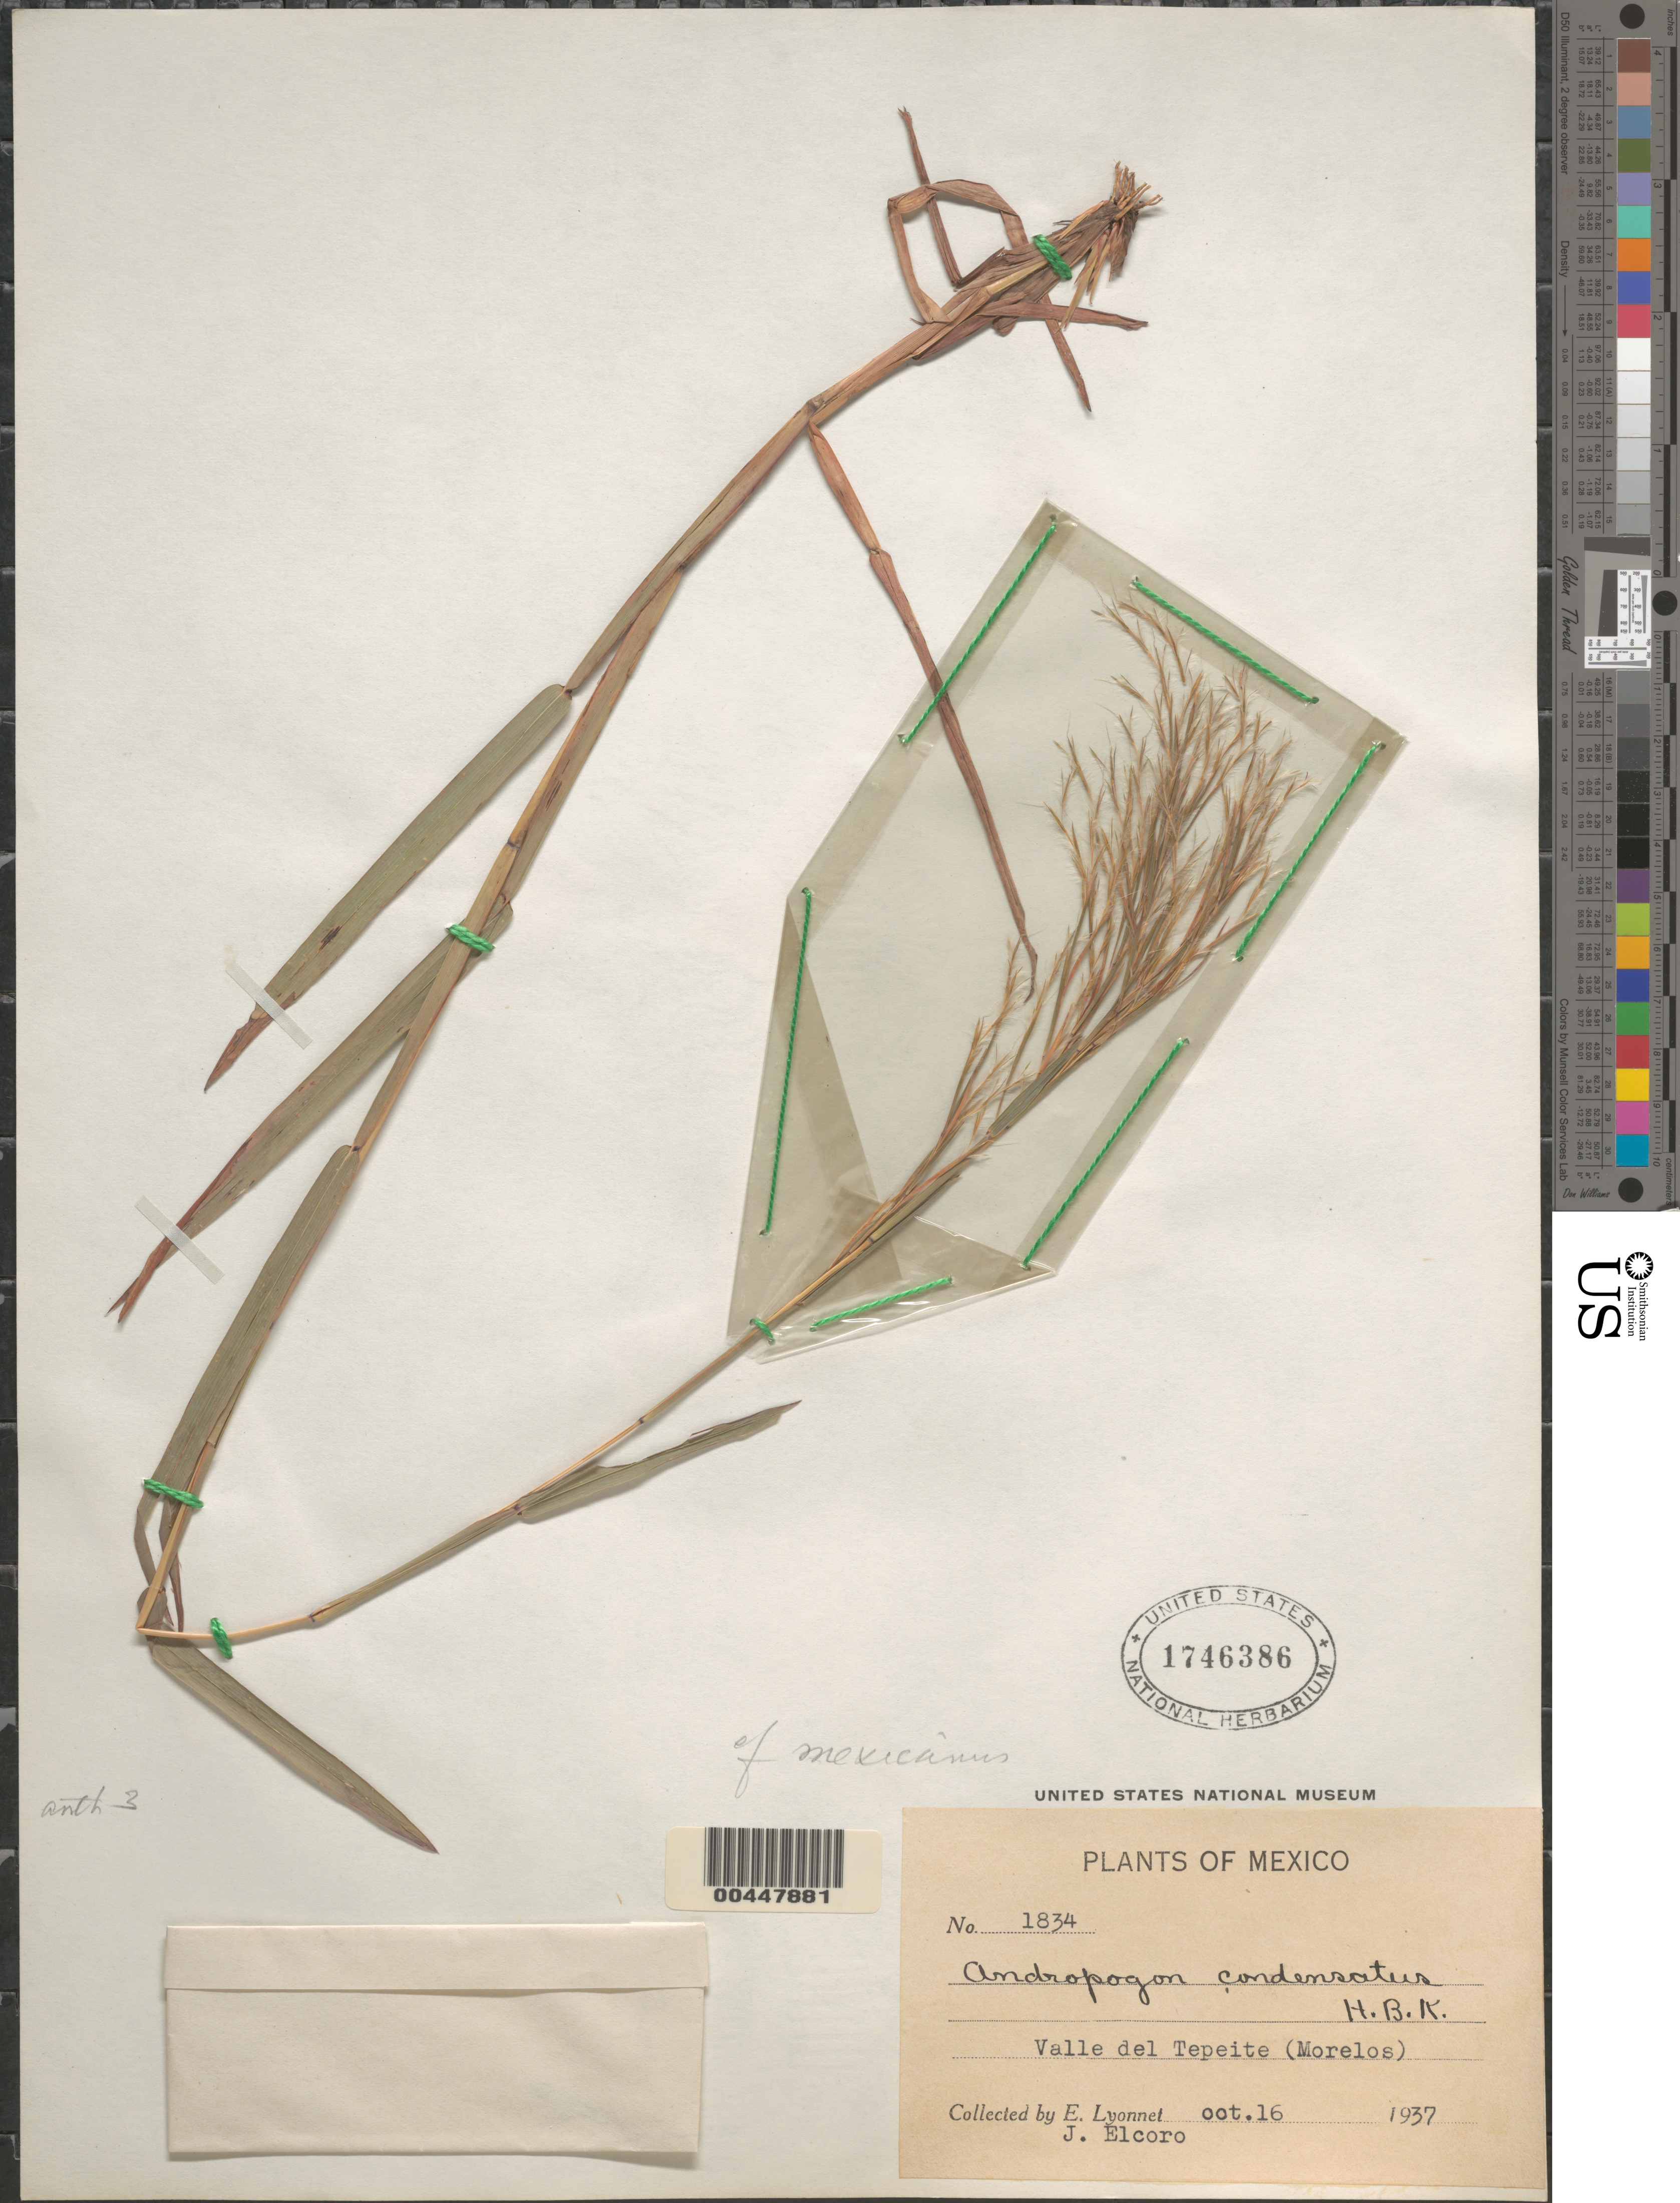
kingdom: Plantae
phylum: Tracheophyta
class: Liliopsida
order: Poales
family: Poaceae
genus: Andropogon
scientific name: Andropogon mexicanus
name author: Hitchc.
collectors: Bro. E. Lyonnet & J. Elcoro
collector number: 1834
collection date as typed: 16 Oct 1937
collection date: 1937-10-16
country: Mexico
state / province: Morelos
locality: Valle del Tepeite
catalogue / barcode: US 1746386